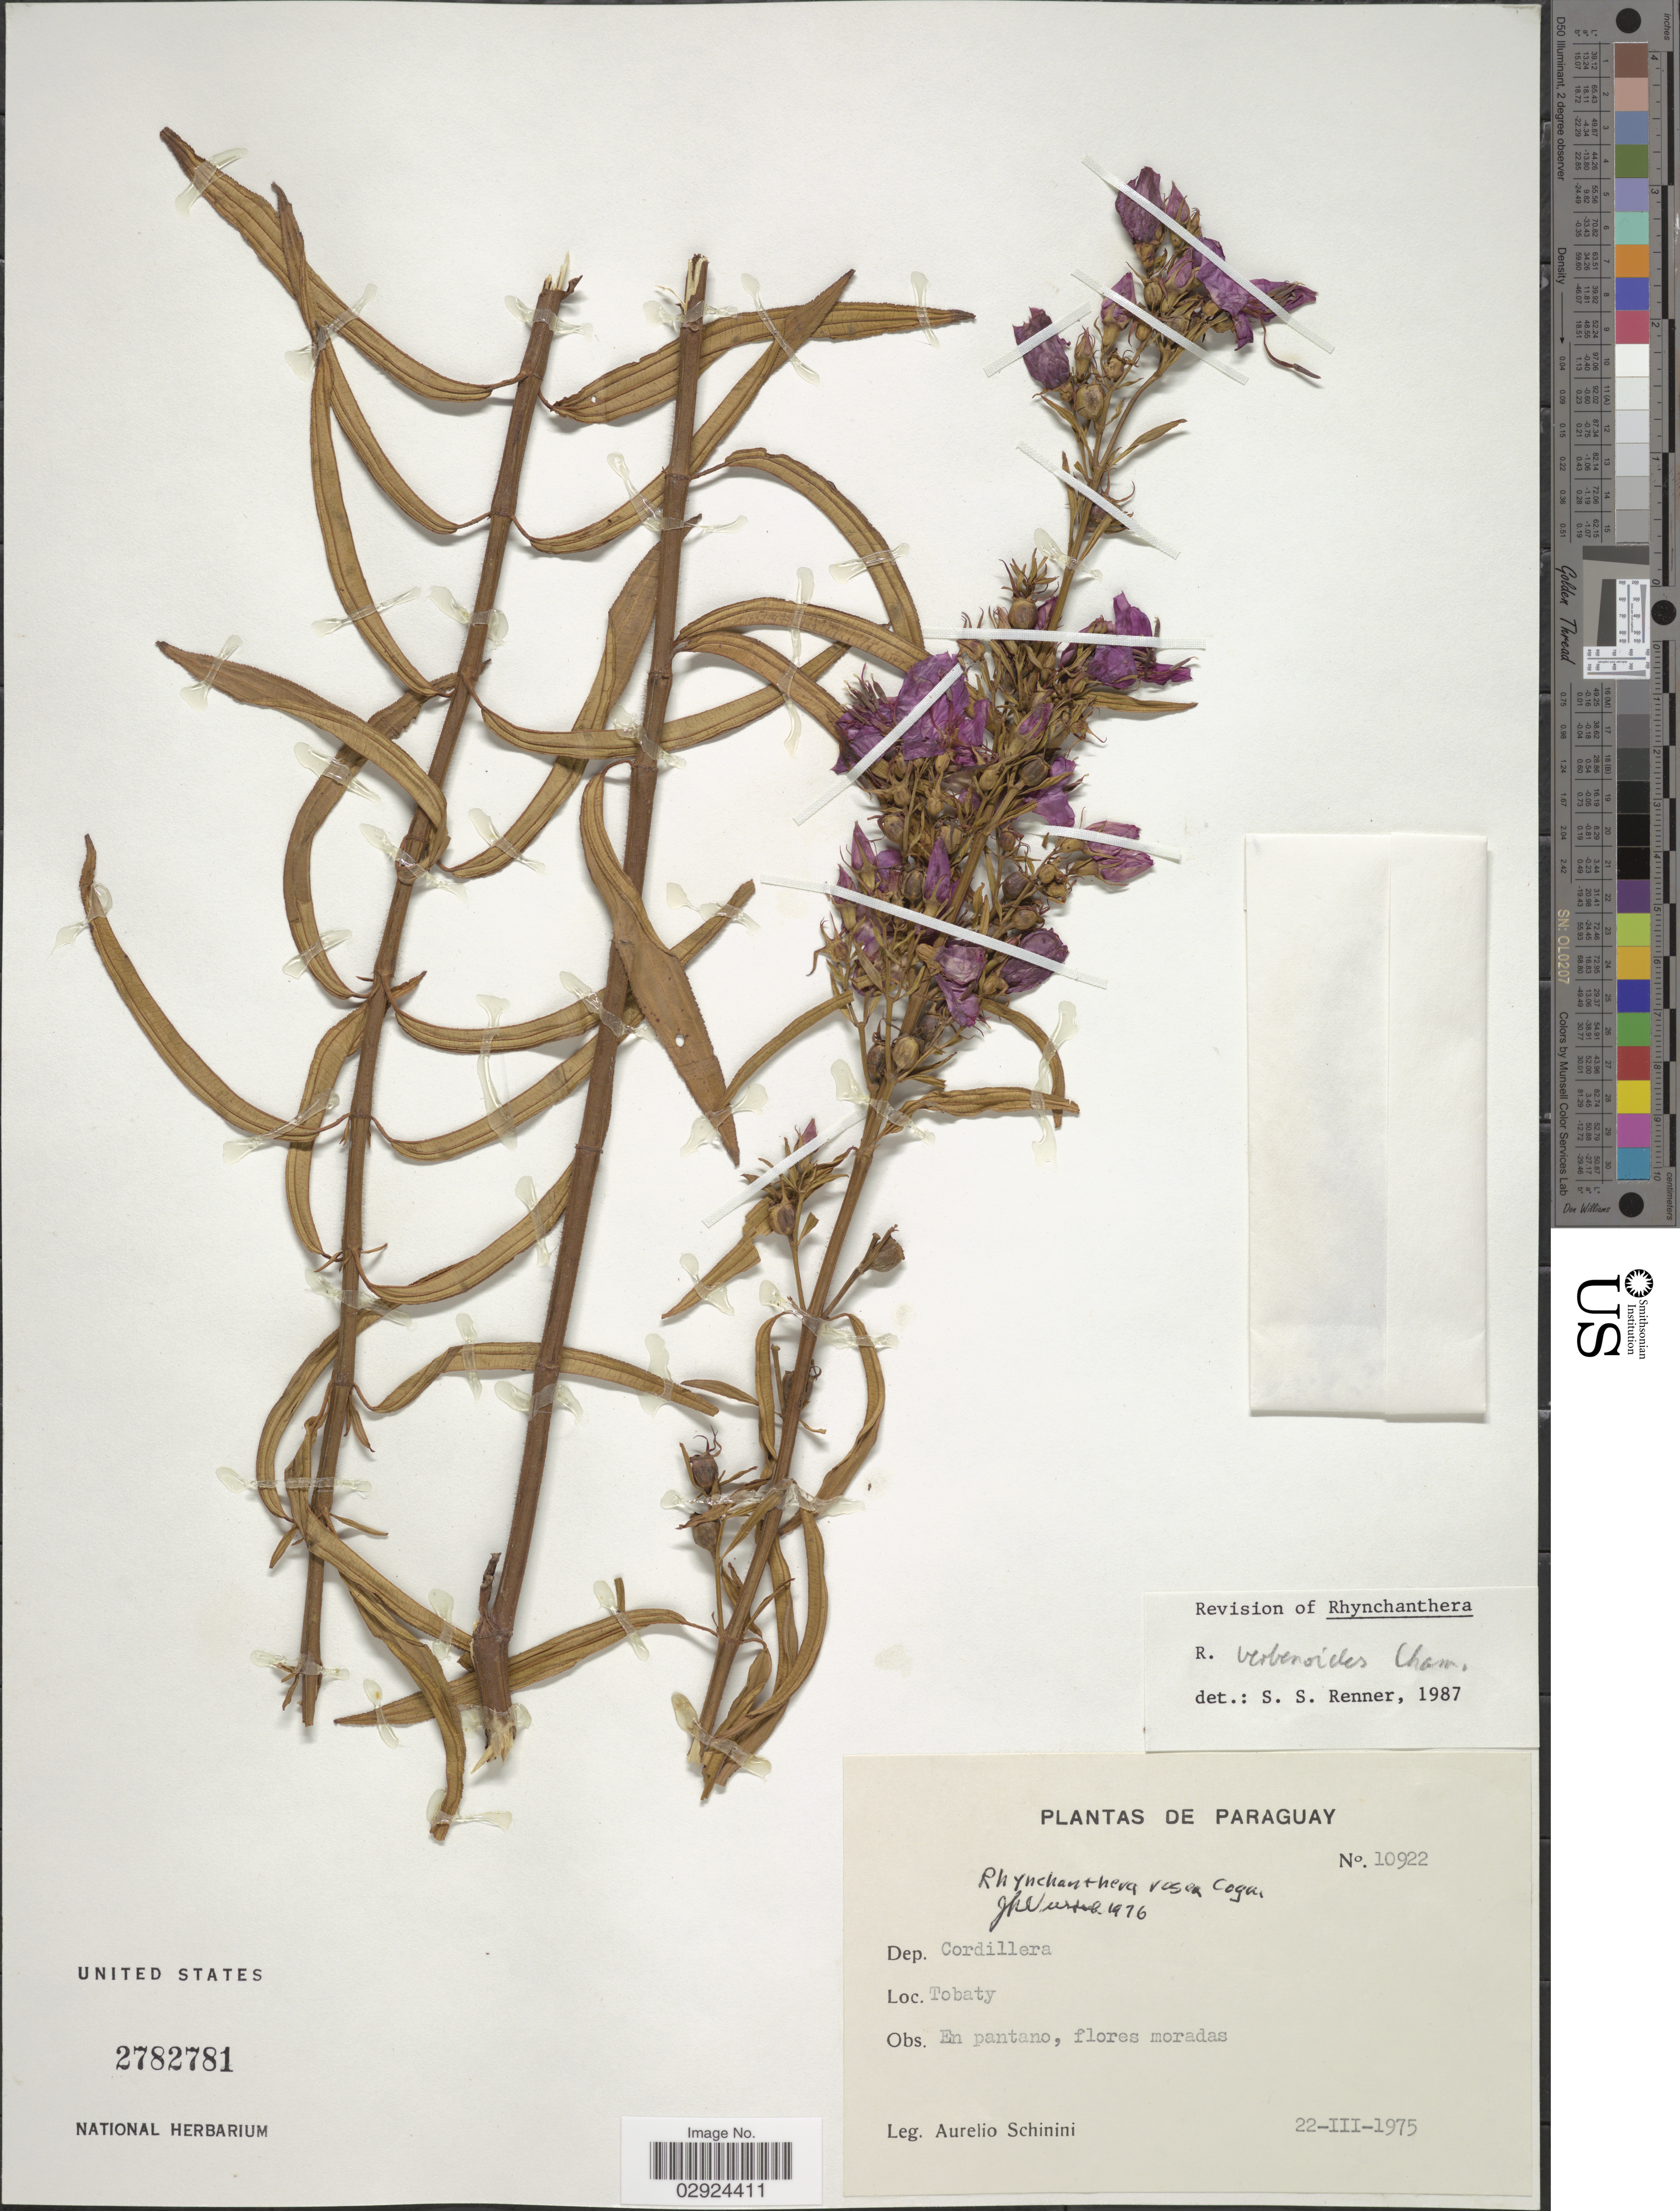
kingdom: Plantae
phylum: Tracheophyta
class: Magnoliopsida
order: Myrtales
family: Melastomataceae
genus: Rhynchanthera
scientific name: Rhynchanthera verbenoides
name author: Cham.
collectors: A. Schinini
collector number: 10922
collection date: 1975-03-22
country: Paraguay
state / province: Cordillera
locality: Tobaty.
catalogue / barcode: US 2782781